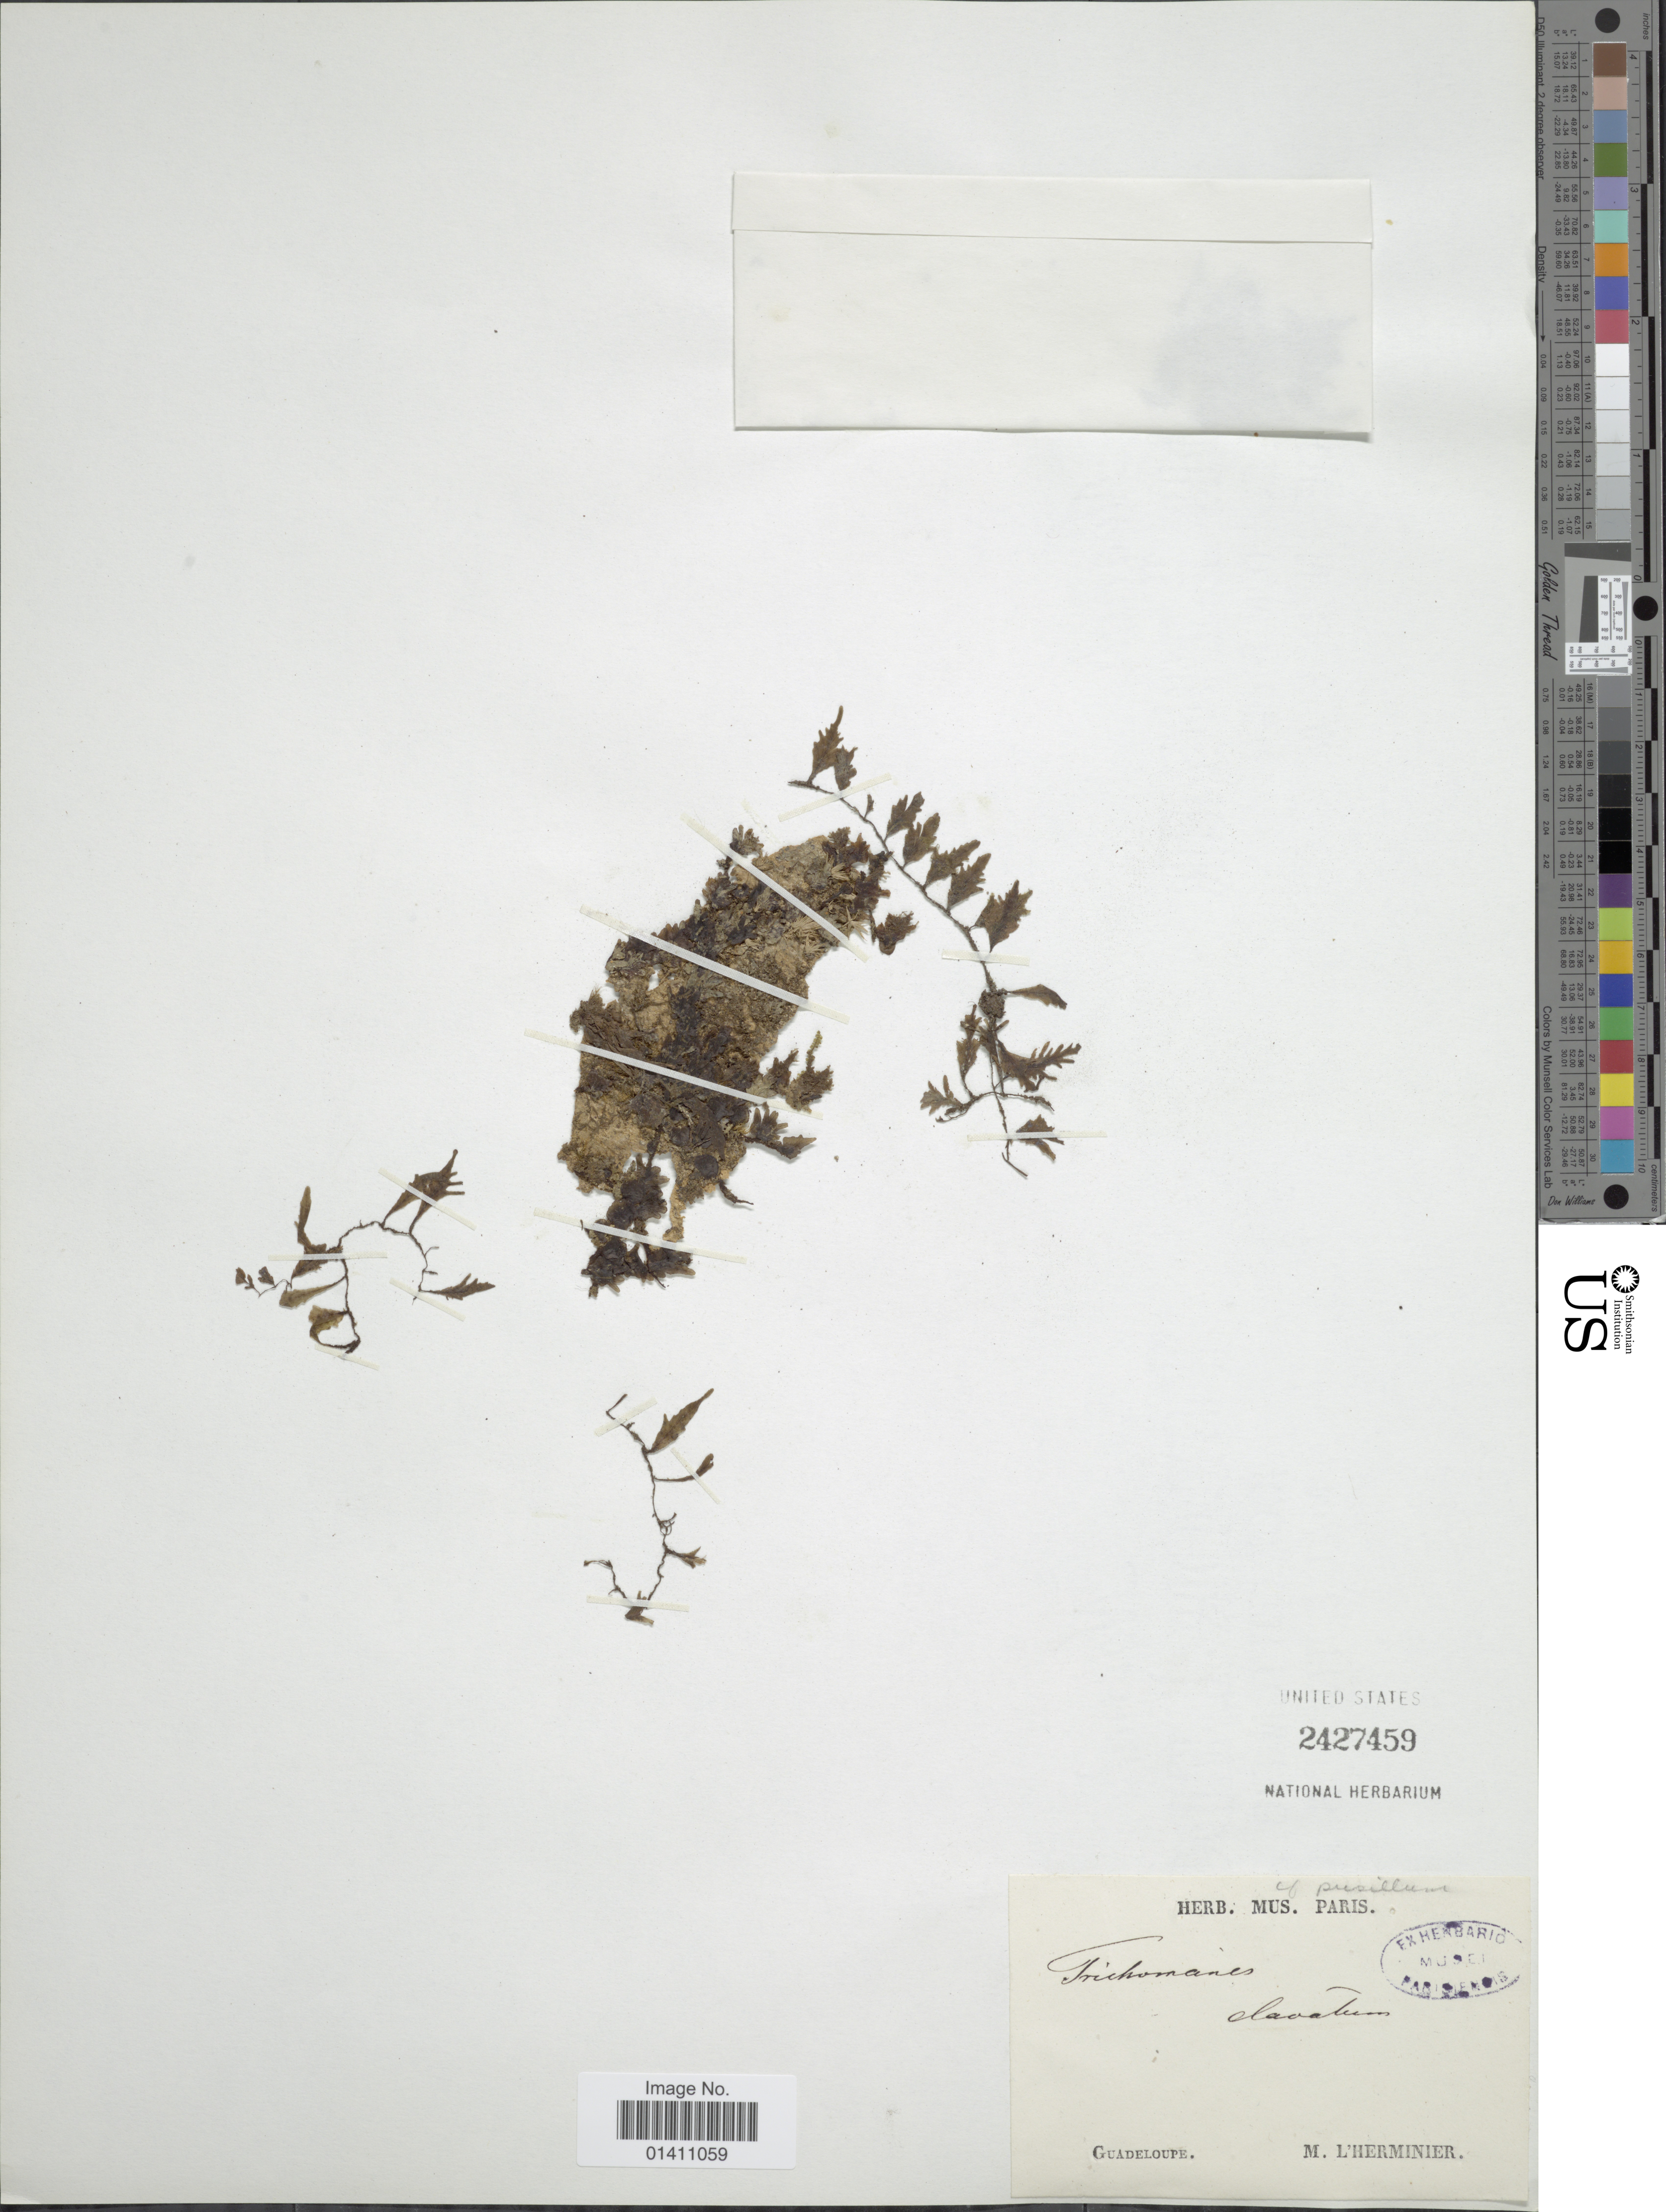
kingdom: Plantae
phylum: Tracheophyta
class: Polypodiopsida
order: Hymenophyllales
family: Hymenophyllaceae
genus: Didymoglossum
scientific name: Didymoglossum sp.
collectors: -. L'Herminier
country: Guadeloupe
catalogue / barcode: US 2427459